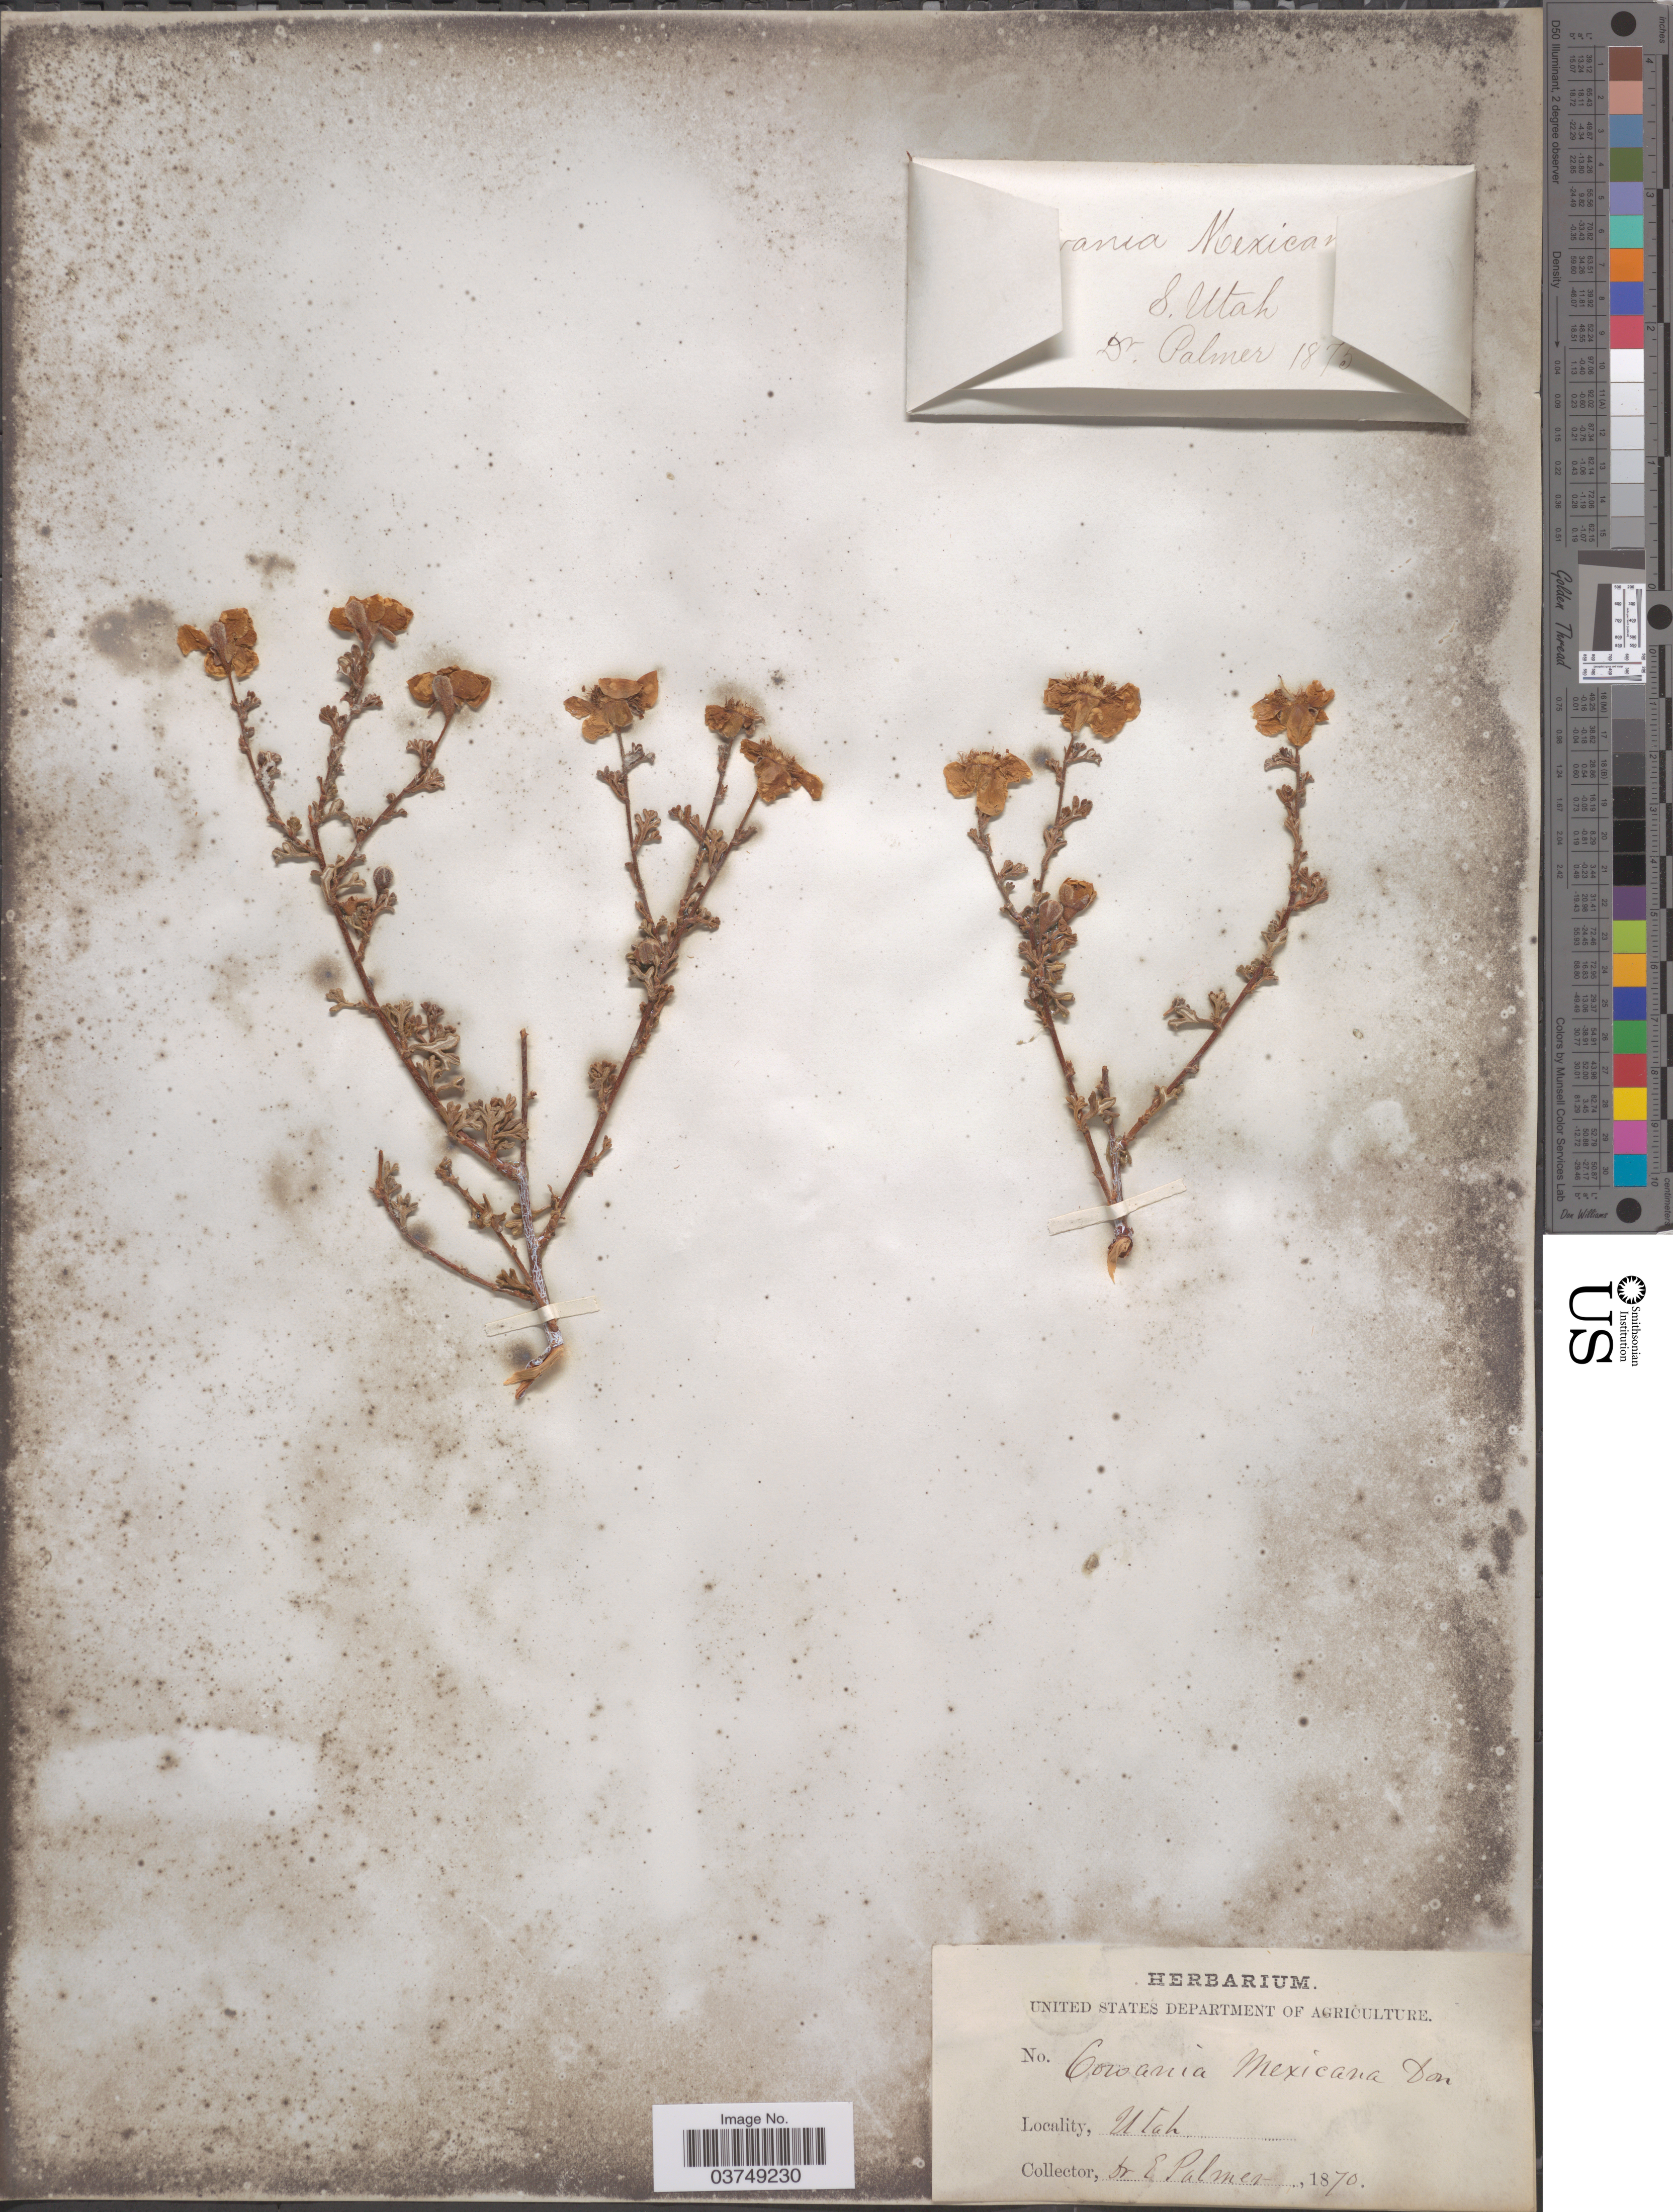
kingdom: Plantae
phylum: Tracheophyta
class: Magnoliopsida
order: Rosales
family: Rosaceae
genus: Purshia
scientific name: Purshia stansburyana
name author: (Torr.) Henrickson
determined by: Strong, Mark T., (BOT), Smithsonian Institution - National Museum of Natural History (UNITED STATES)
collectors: E. Palmer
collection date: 1870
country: United States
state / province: Utah